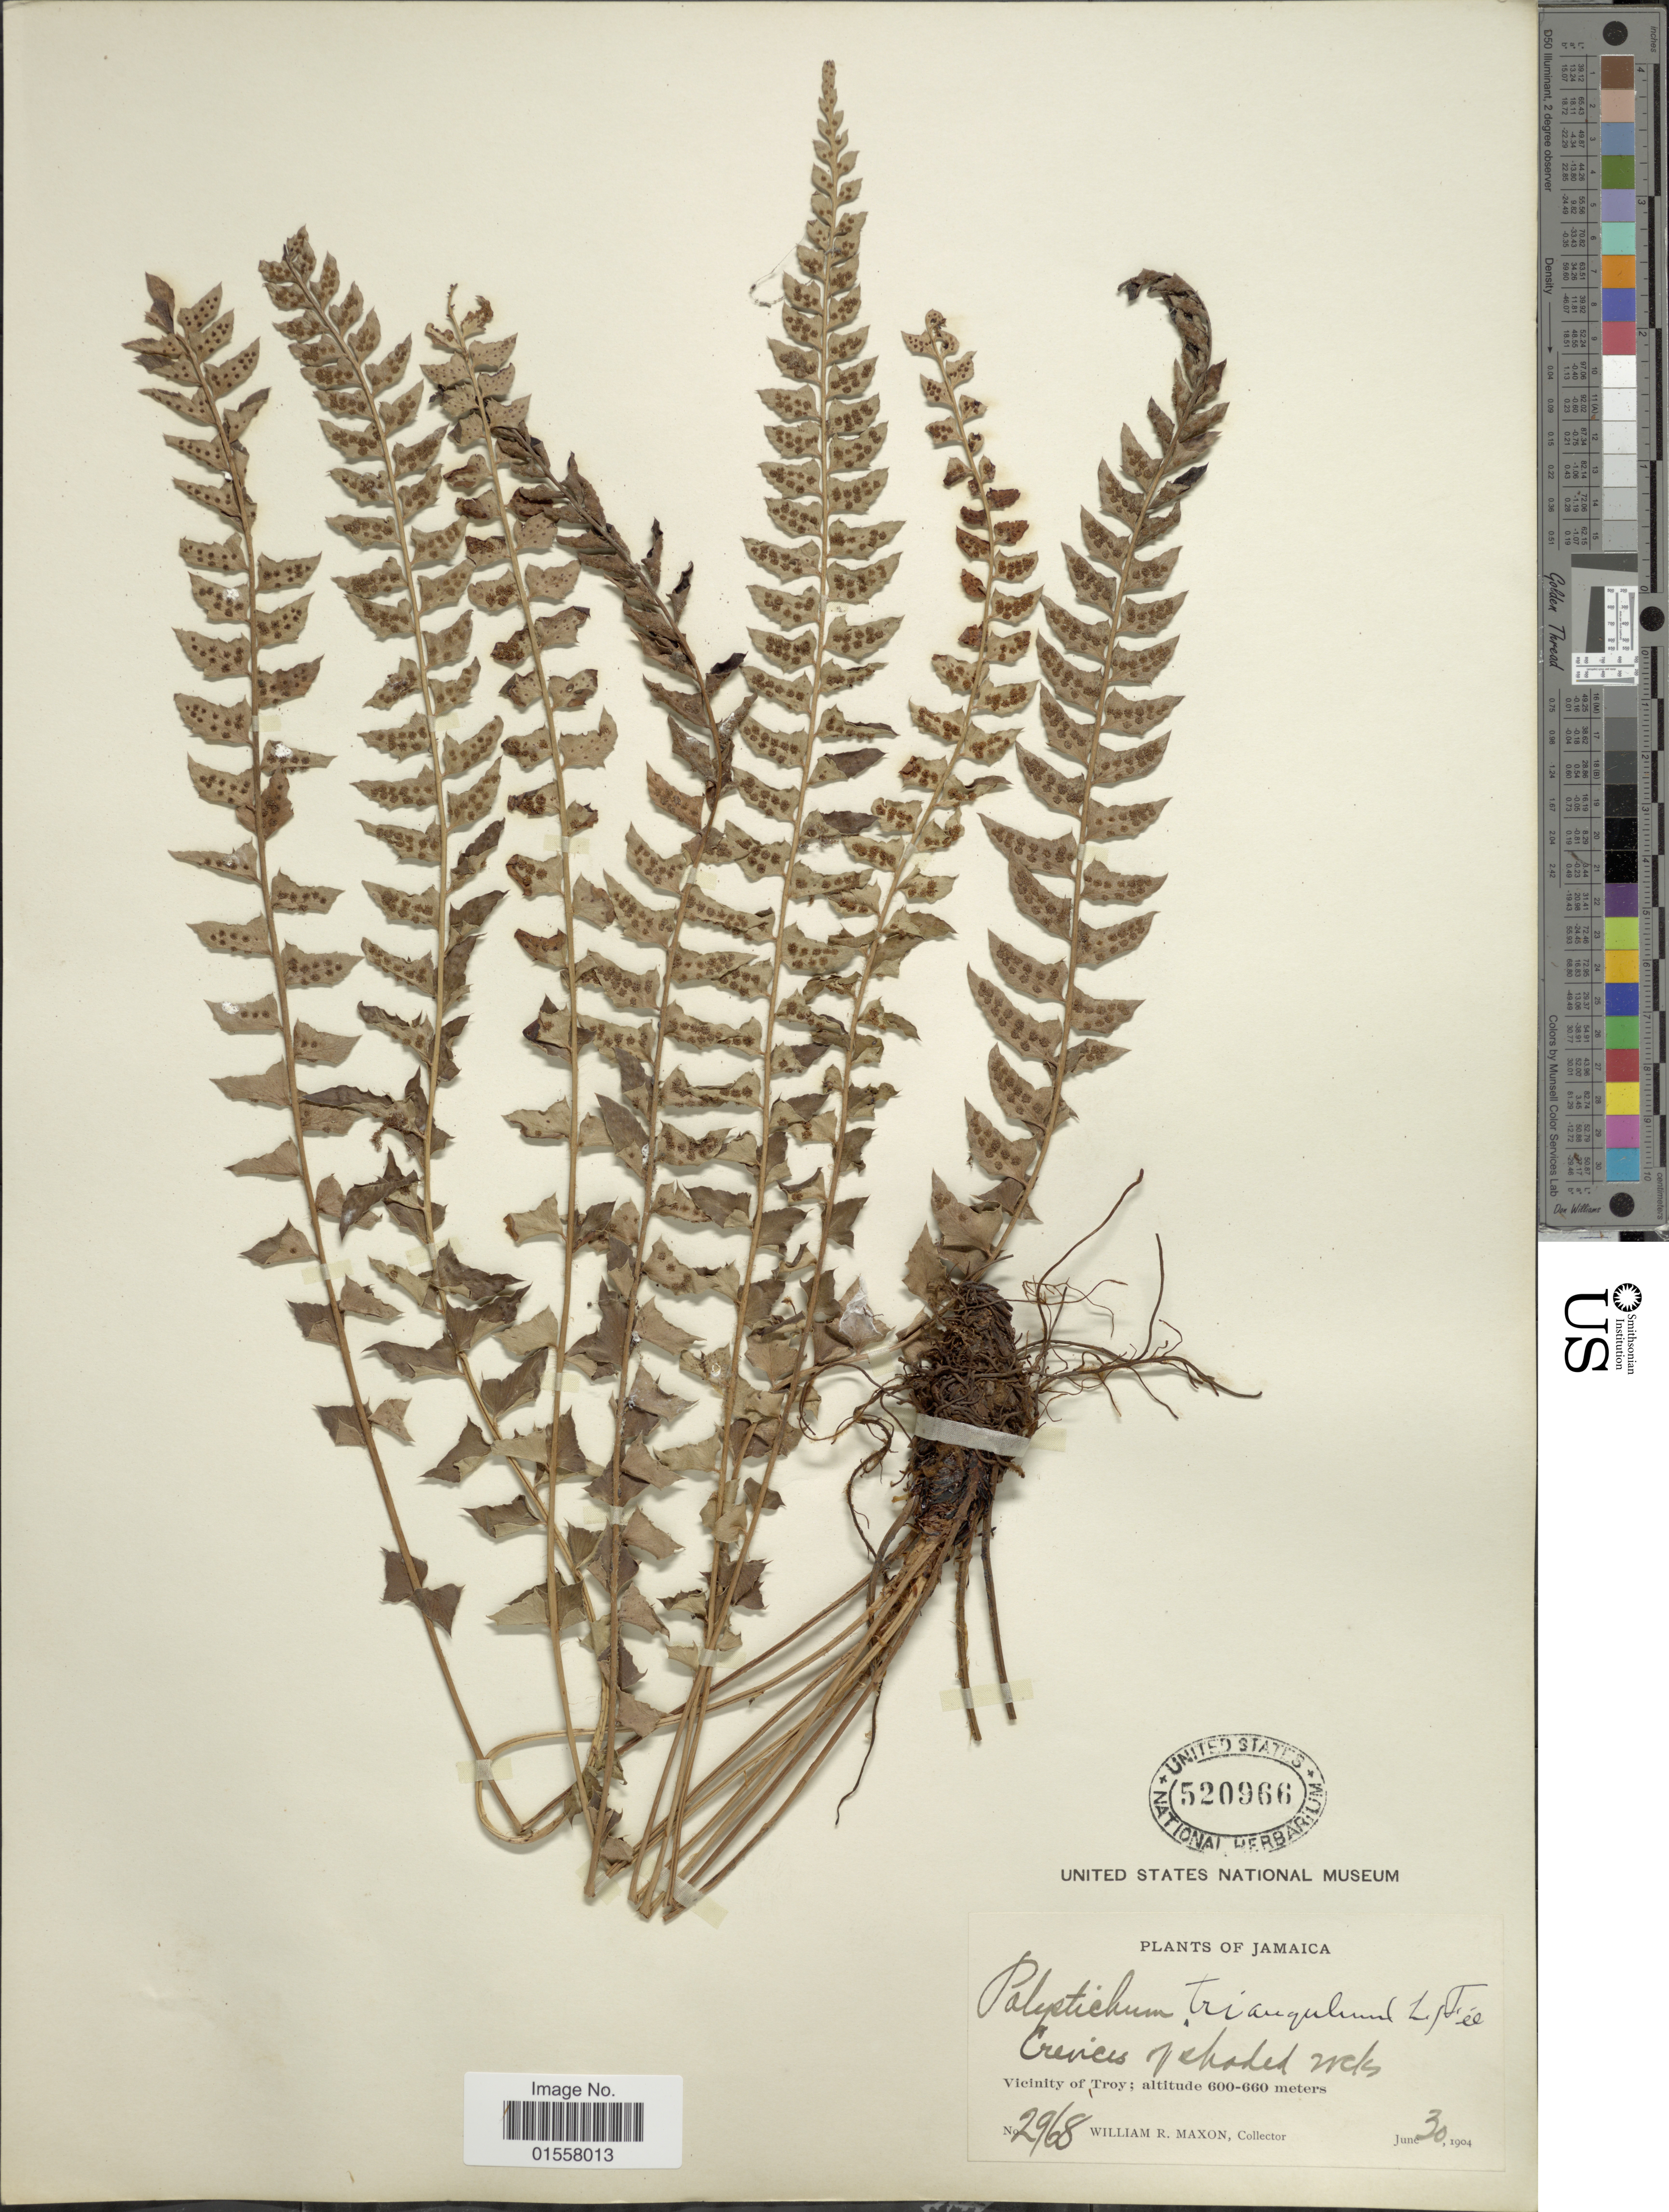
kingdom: Plantae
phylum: Tracheophyta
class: Polypodiopsida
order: Polypodiales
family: Dryopteridaceae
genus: Polystichum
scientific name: Polystichum echinatum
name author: (J.F. Gmel.) C. Chr.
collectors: W. R. Maxon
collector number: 2968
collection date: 1904-06-30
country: Jamaica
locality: Vicinity of Troy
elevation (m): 600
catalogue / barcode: US 520966